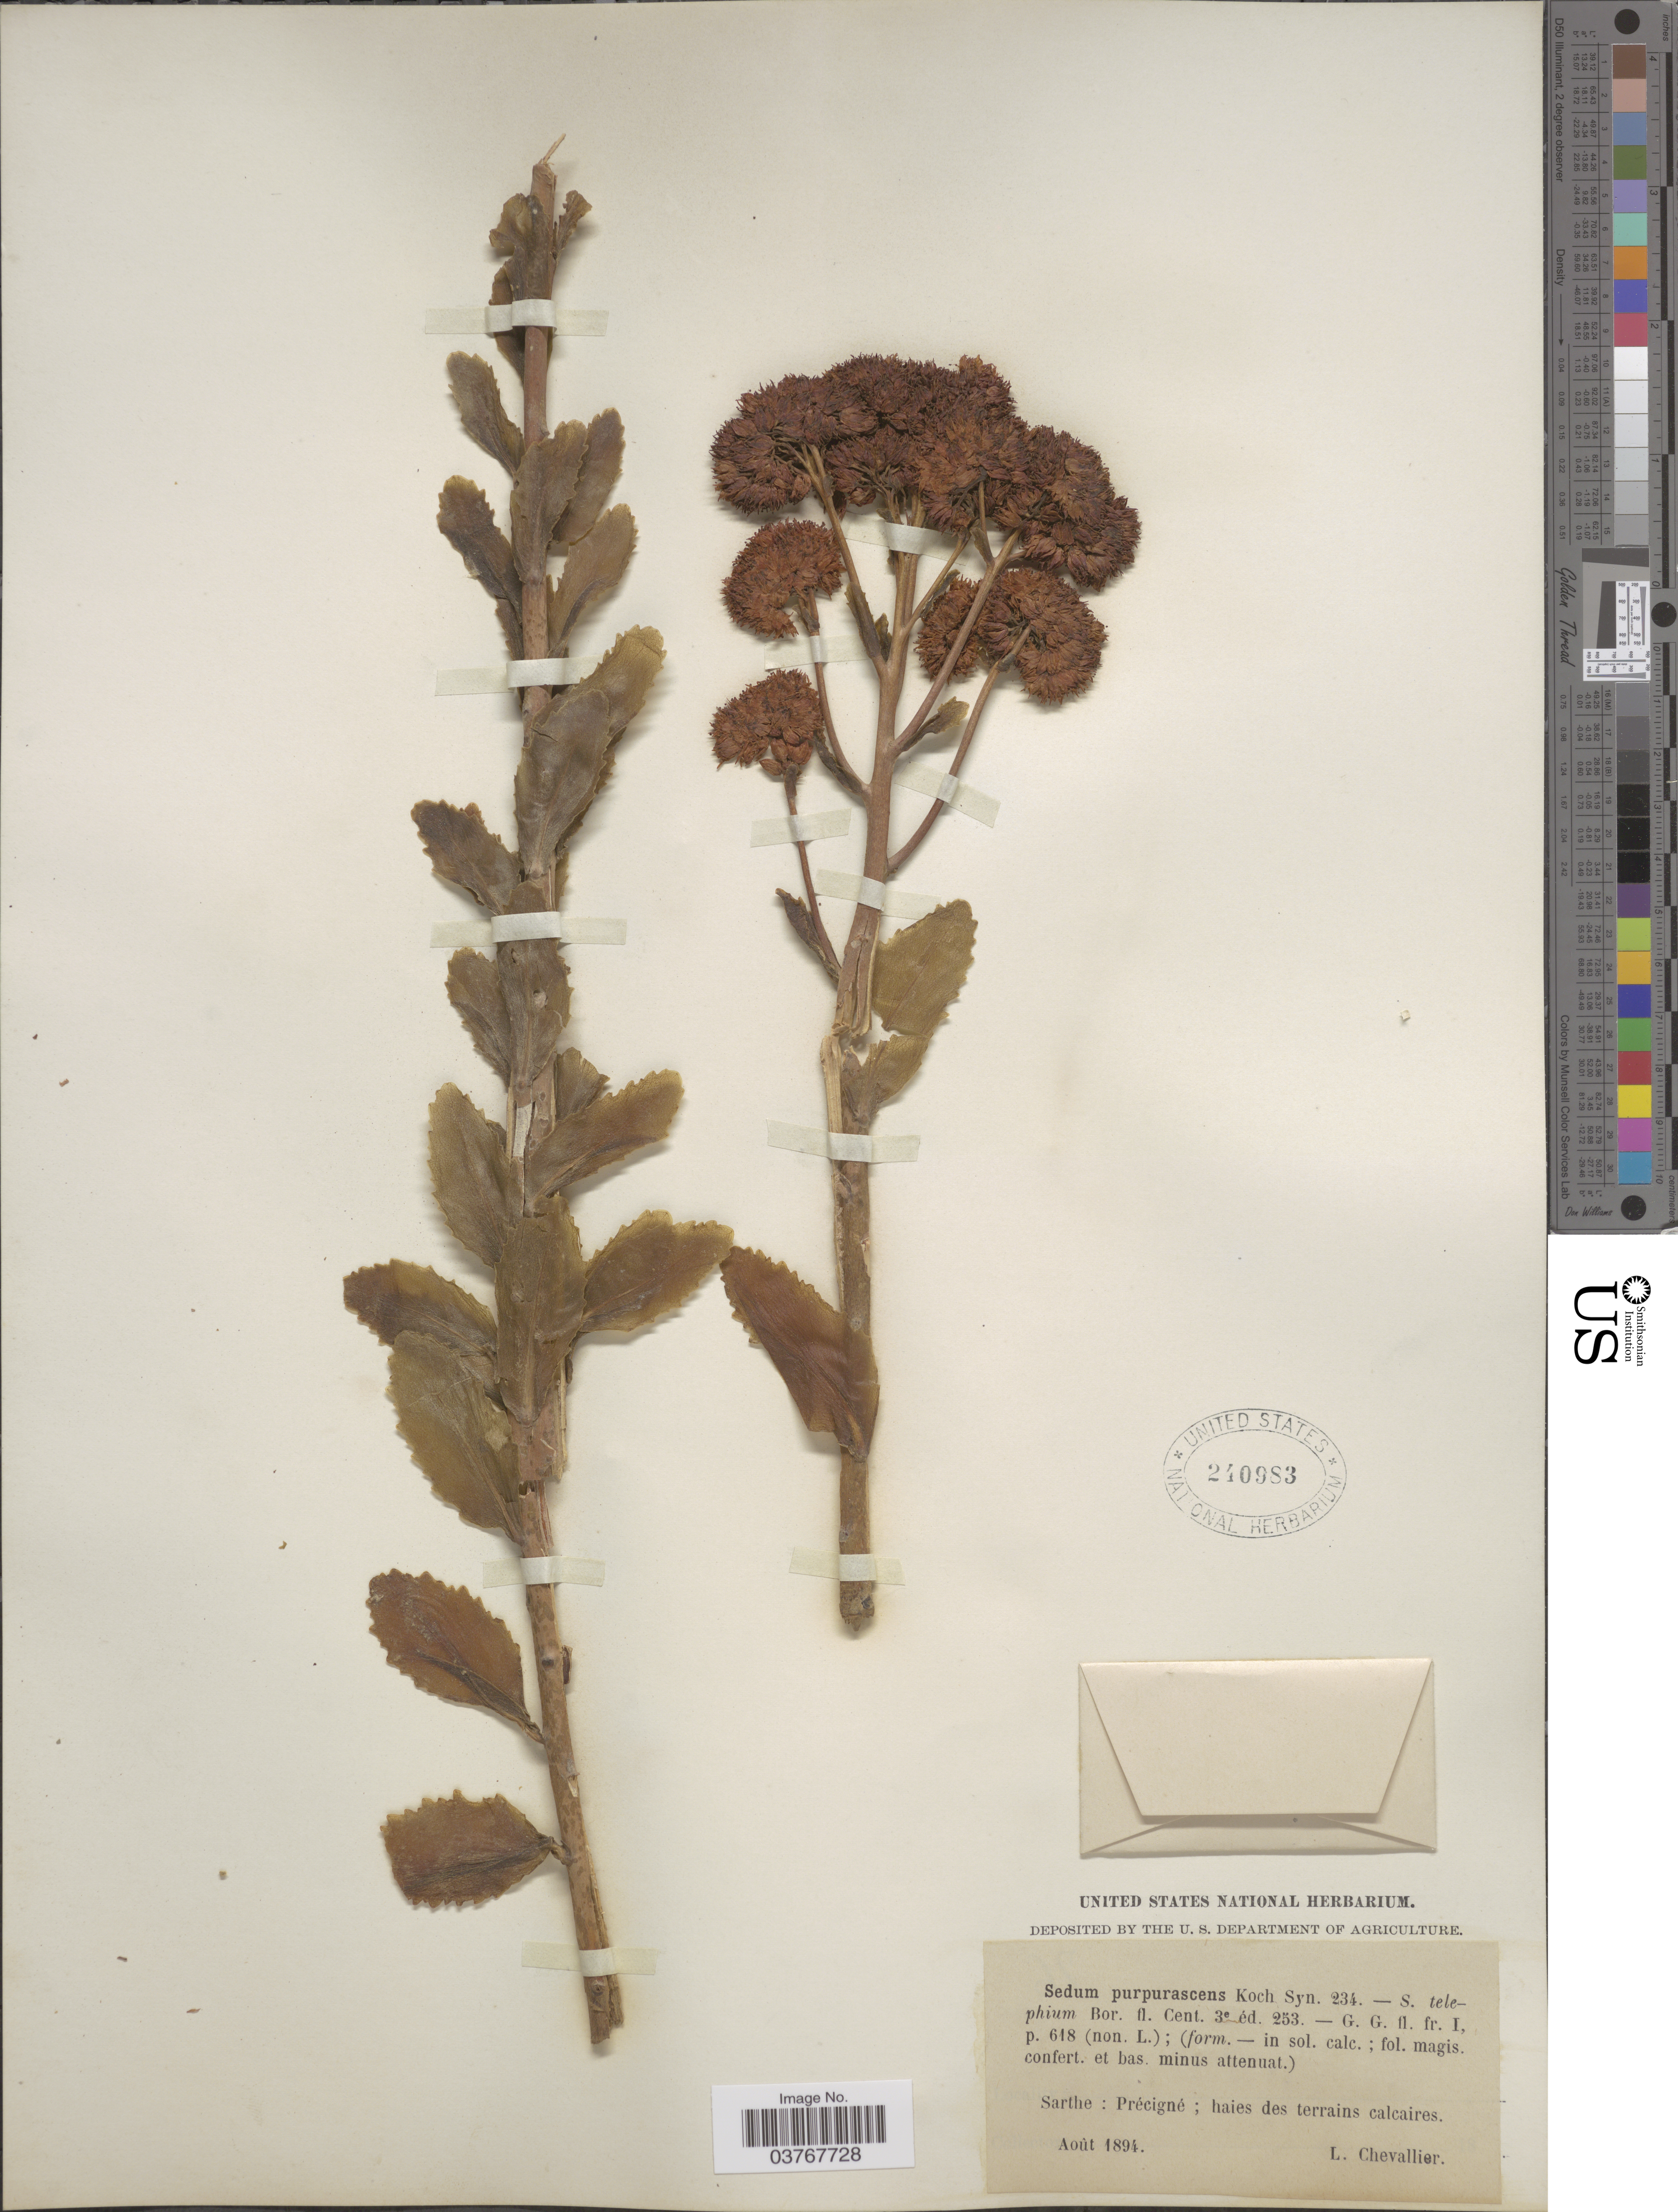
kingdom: Plantae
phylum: Tracheophyta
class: Magnoliopsida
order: Saxifragales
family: Crassulaceae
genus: Sedum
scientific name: Sedum purpurascens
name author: W.D.J. Koch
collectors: L. Chevallier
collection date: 1894-08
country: France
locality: Sarthe: Précigné; hais des terrains calcaires.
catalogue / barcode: US 240983